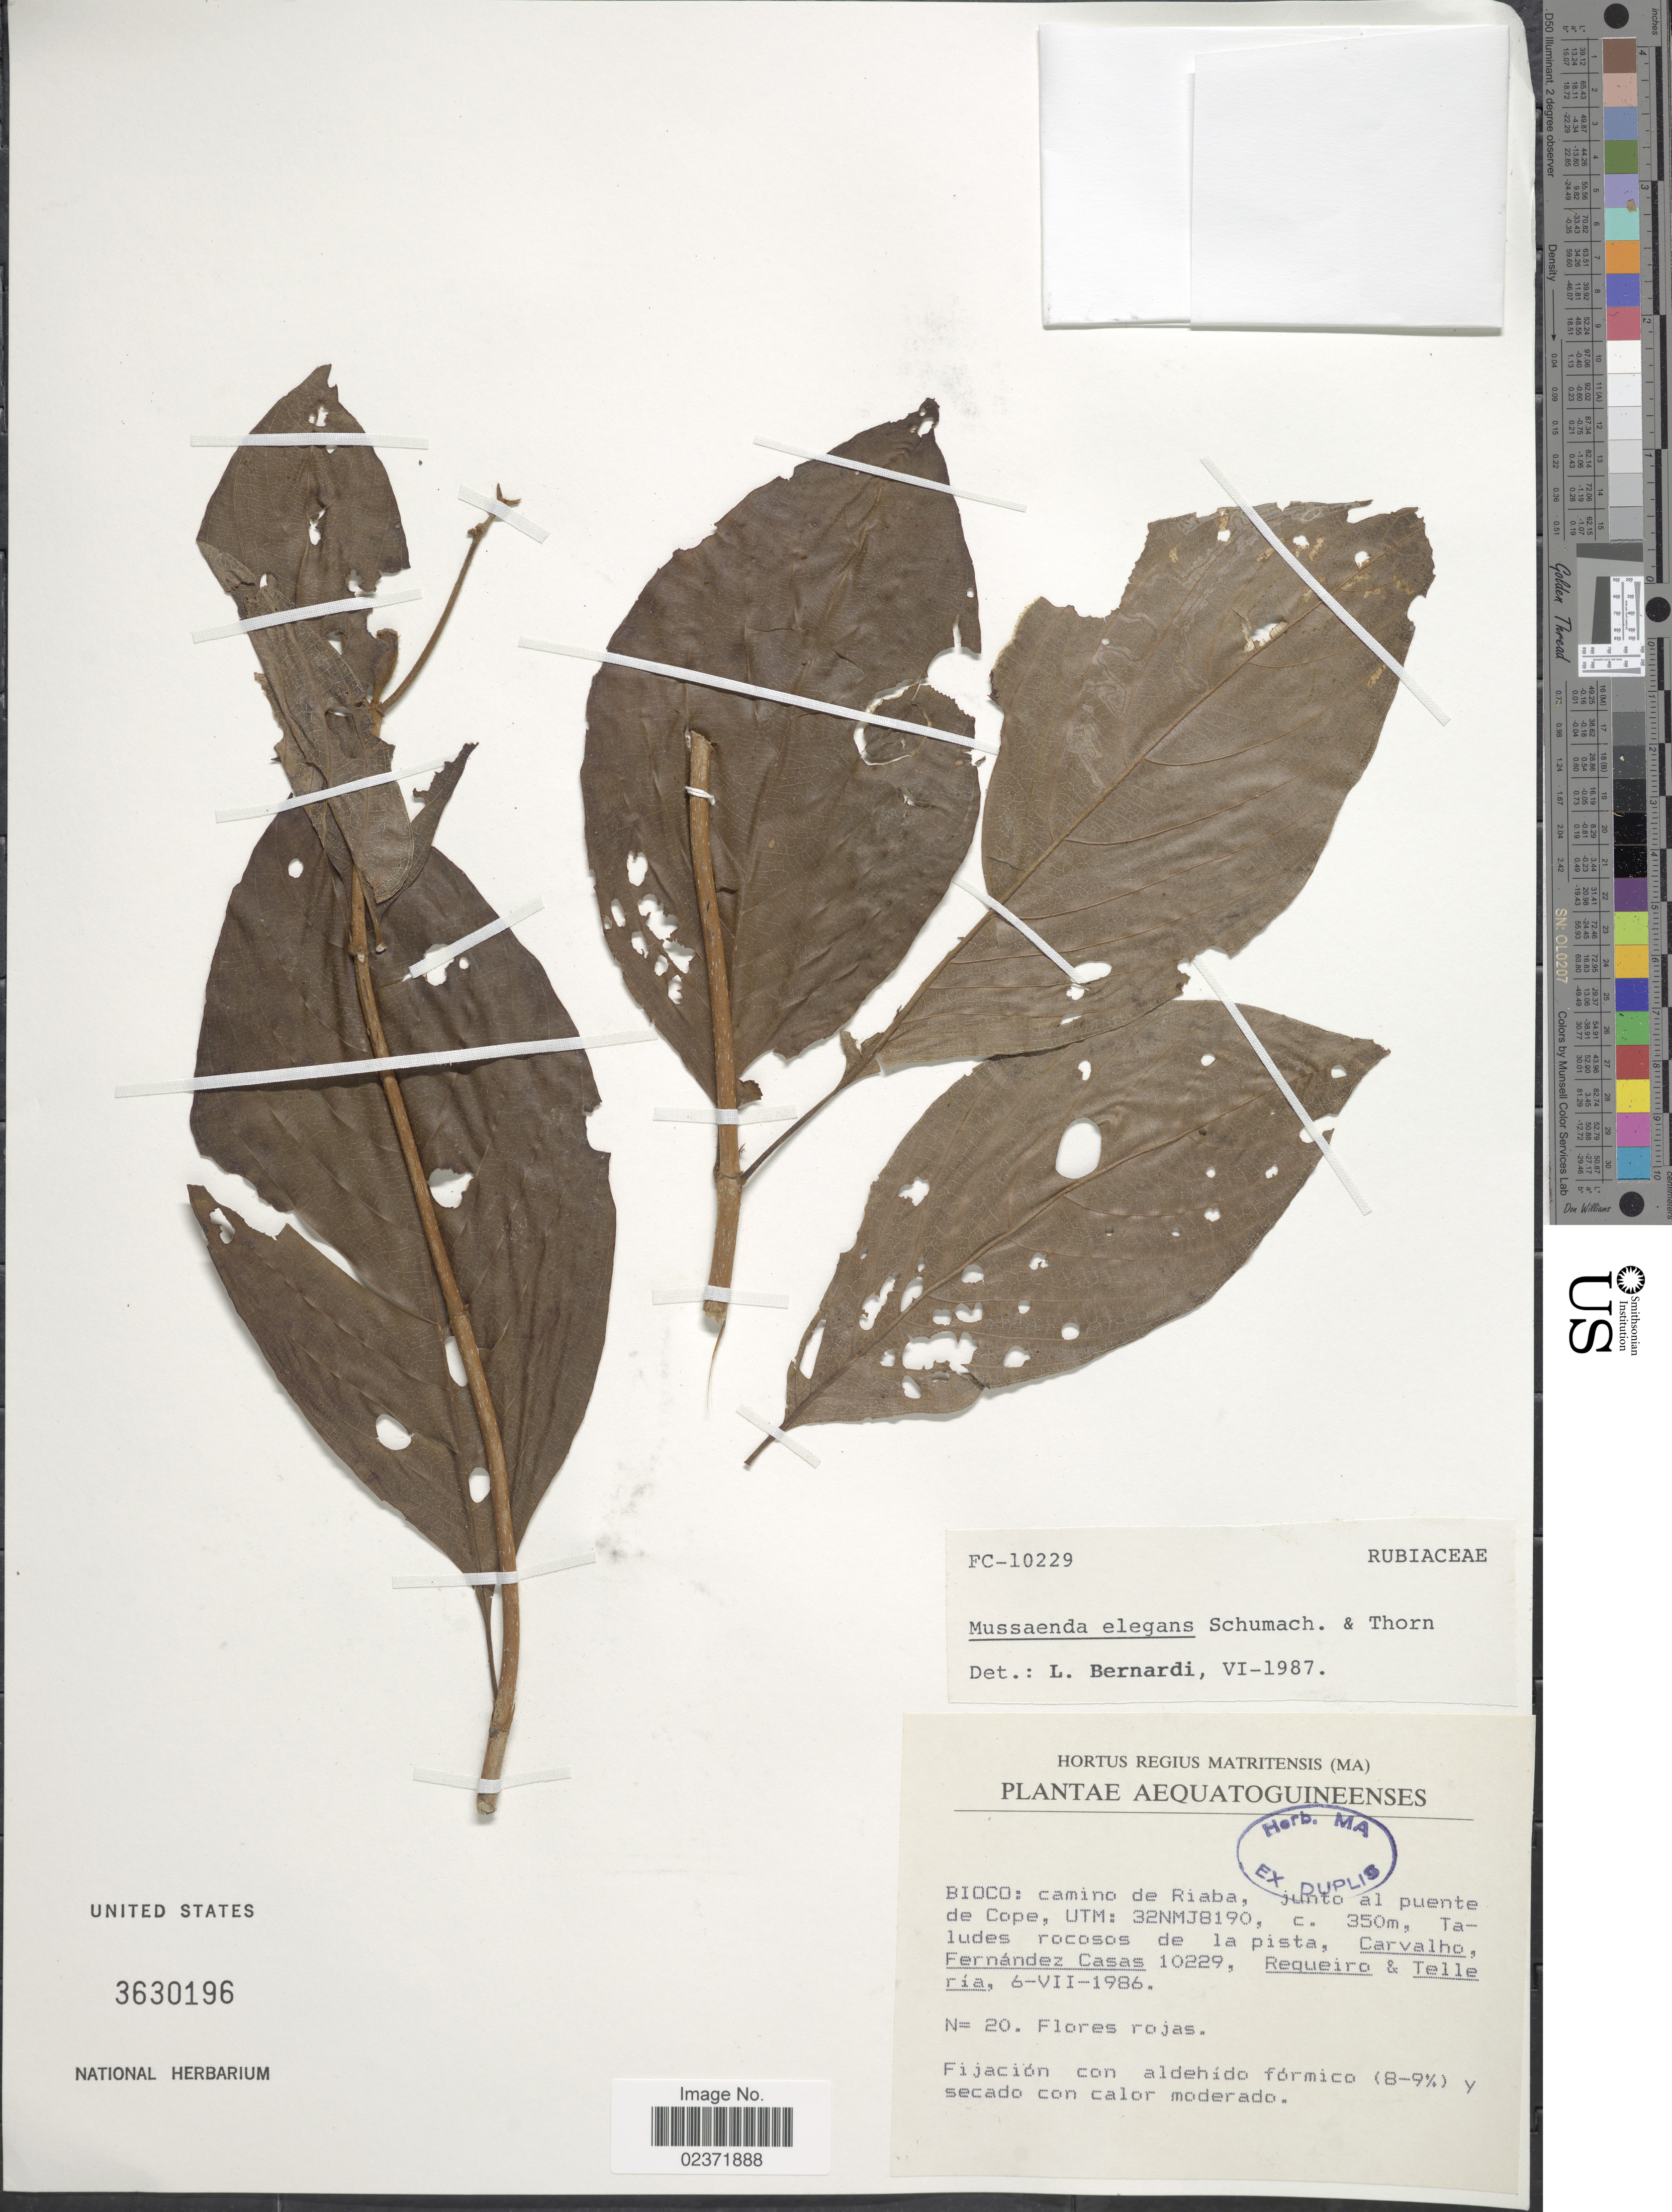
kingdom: Plantae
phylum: Tracheophyta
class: Magnoliopsida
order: Gentianales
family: Rubiaceae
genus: Mussaenda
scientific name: Mussaenda elegans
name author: Schumach. & Thonn.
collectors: Carvalho, --, F. Casas, Requeiro, -- & -. Telleria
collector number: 10229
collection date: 1986-07-06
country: Equatorial Guinea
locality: AequatoGuineenses, Bioco: camino de Riaba, junto al puente de Cope, UTM: 32NMJ8190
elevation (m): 350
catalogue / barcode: US 3630196